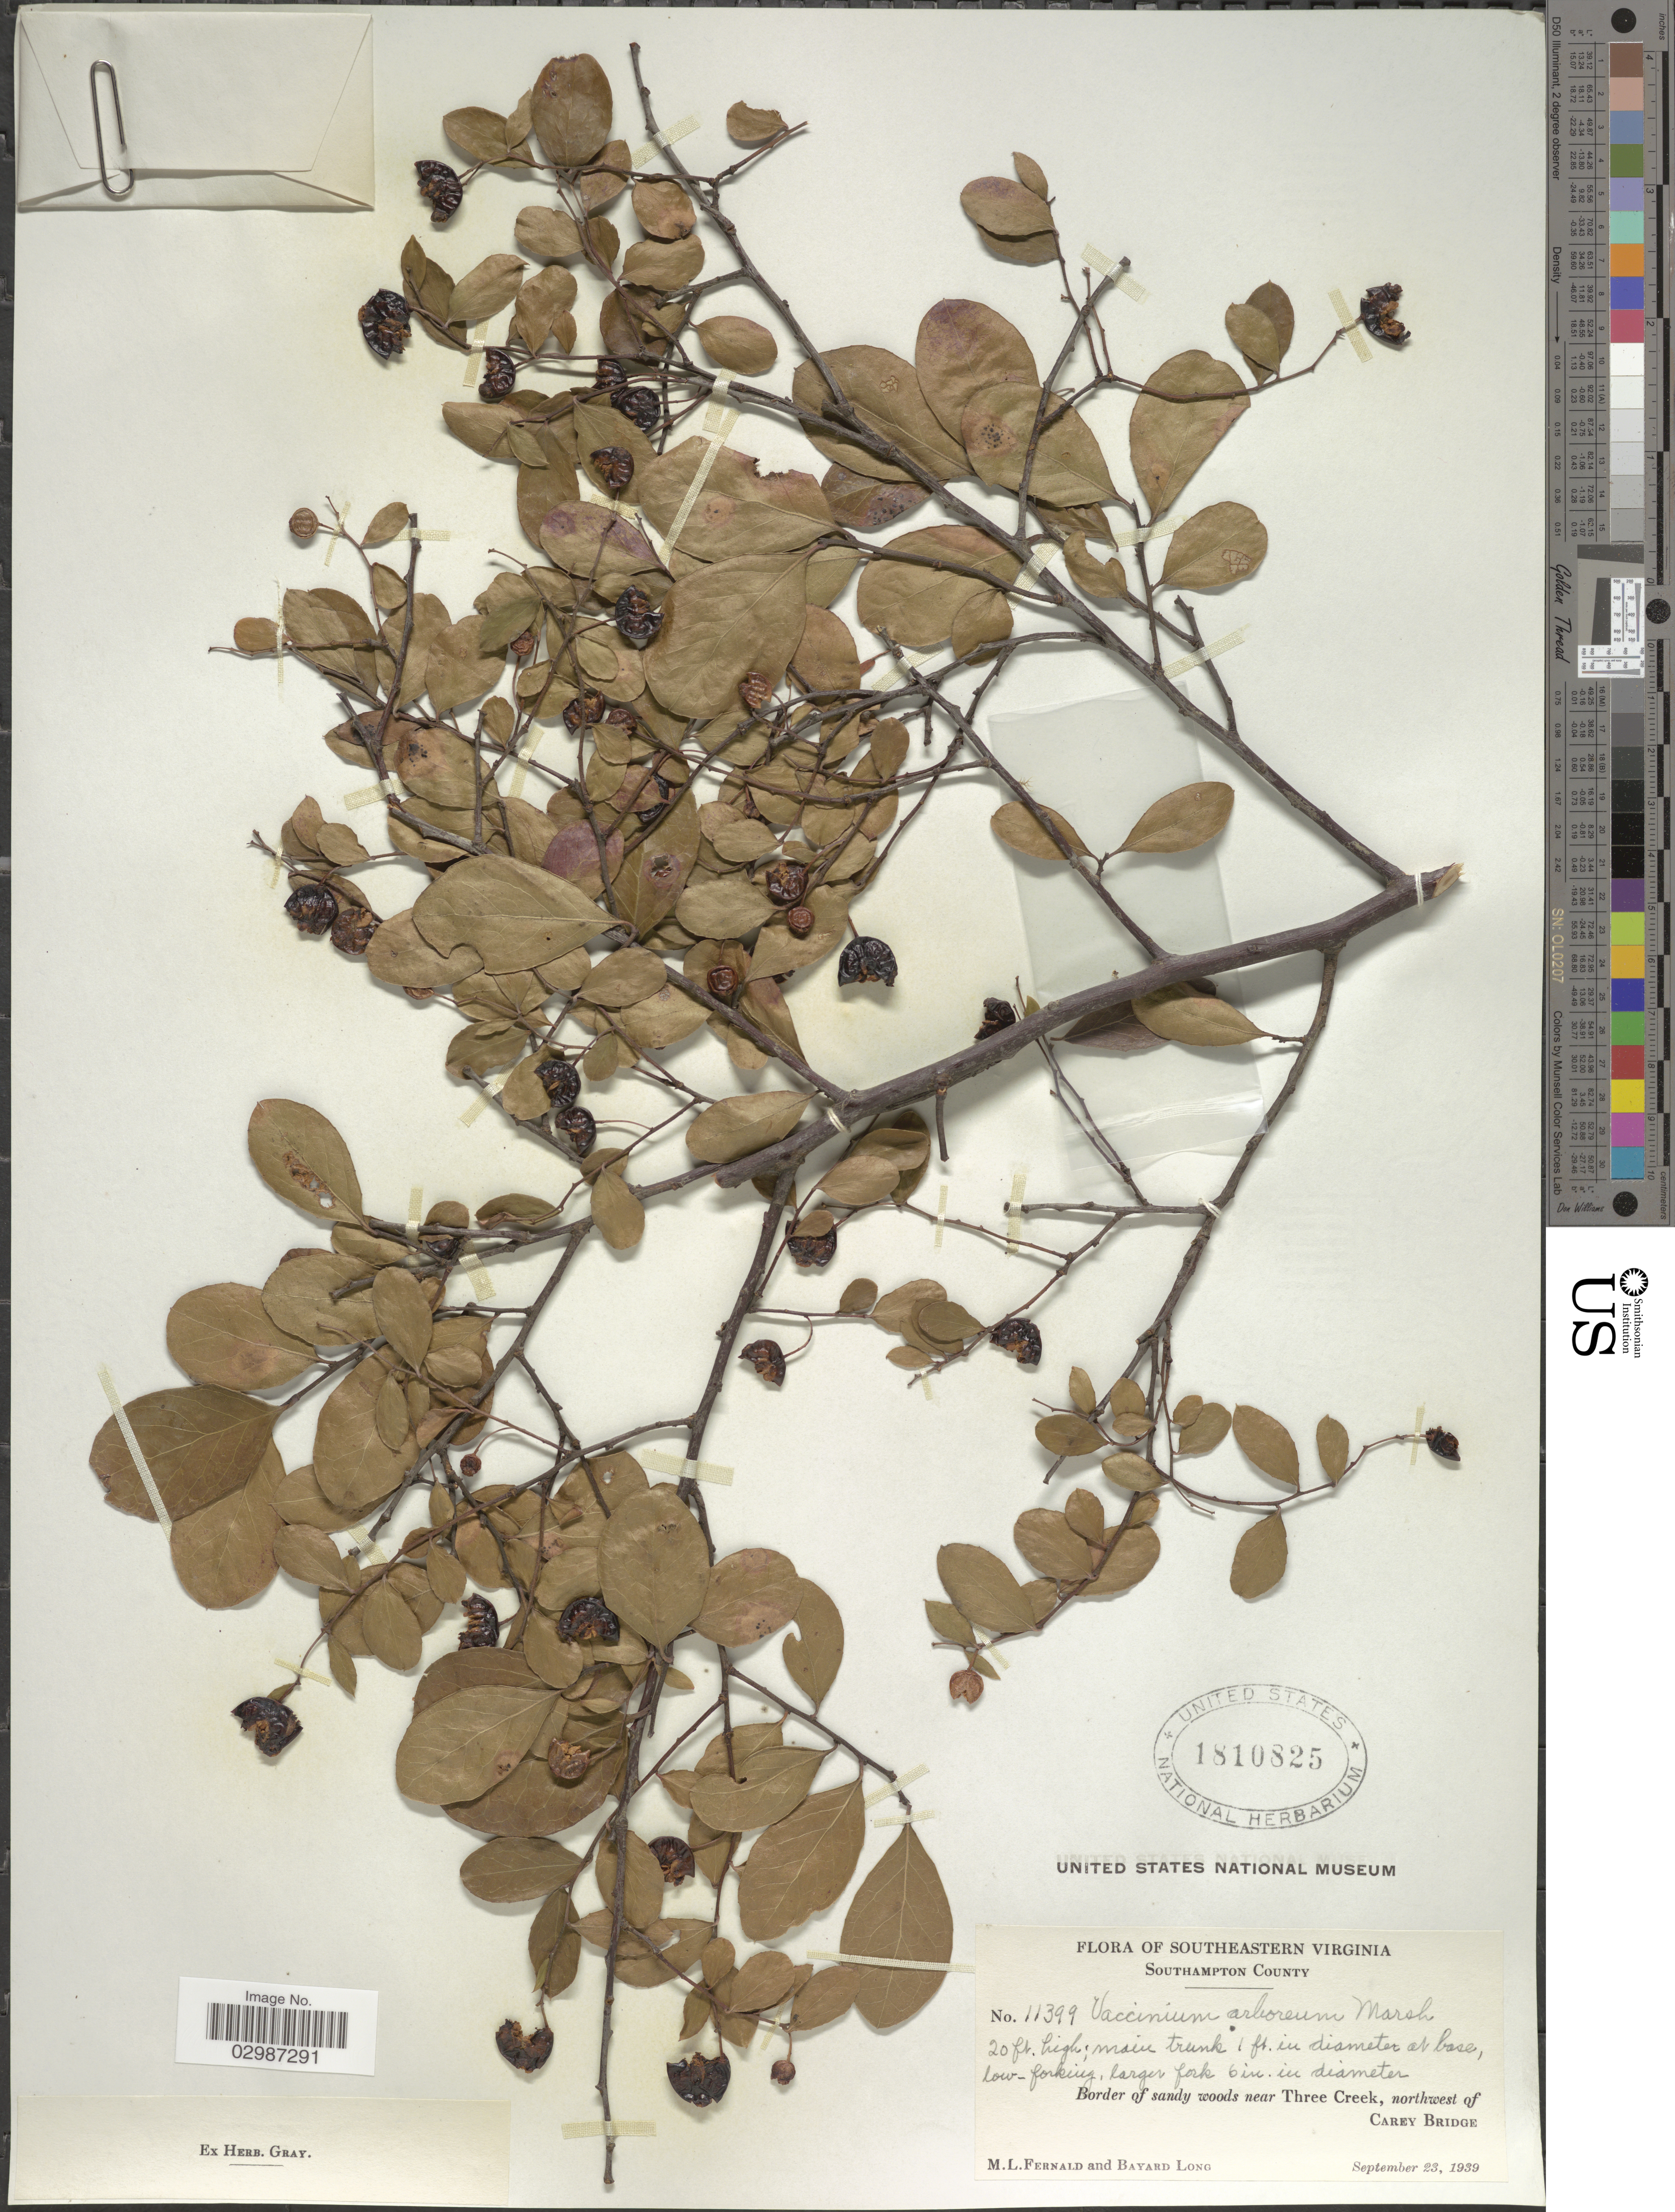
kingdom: Plantae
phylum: Tracheophyta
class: Magnoliopsida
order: Ericales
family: Ericaceae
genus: Vaccinium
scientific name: Vaccinium arboreum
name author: Marshall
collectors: M. L. Fernald & B. Long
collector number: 11399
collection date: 1939-09-23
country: United States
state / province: Virginia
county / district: Southampton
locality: Southeastern Virginia, Southampton County, Border of sandy woods near Three Creek, northwest of Carey Bridge.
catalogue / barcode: US 1810825